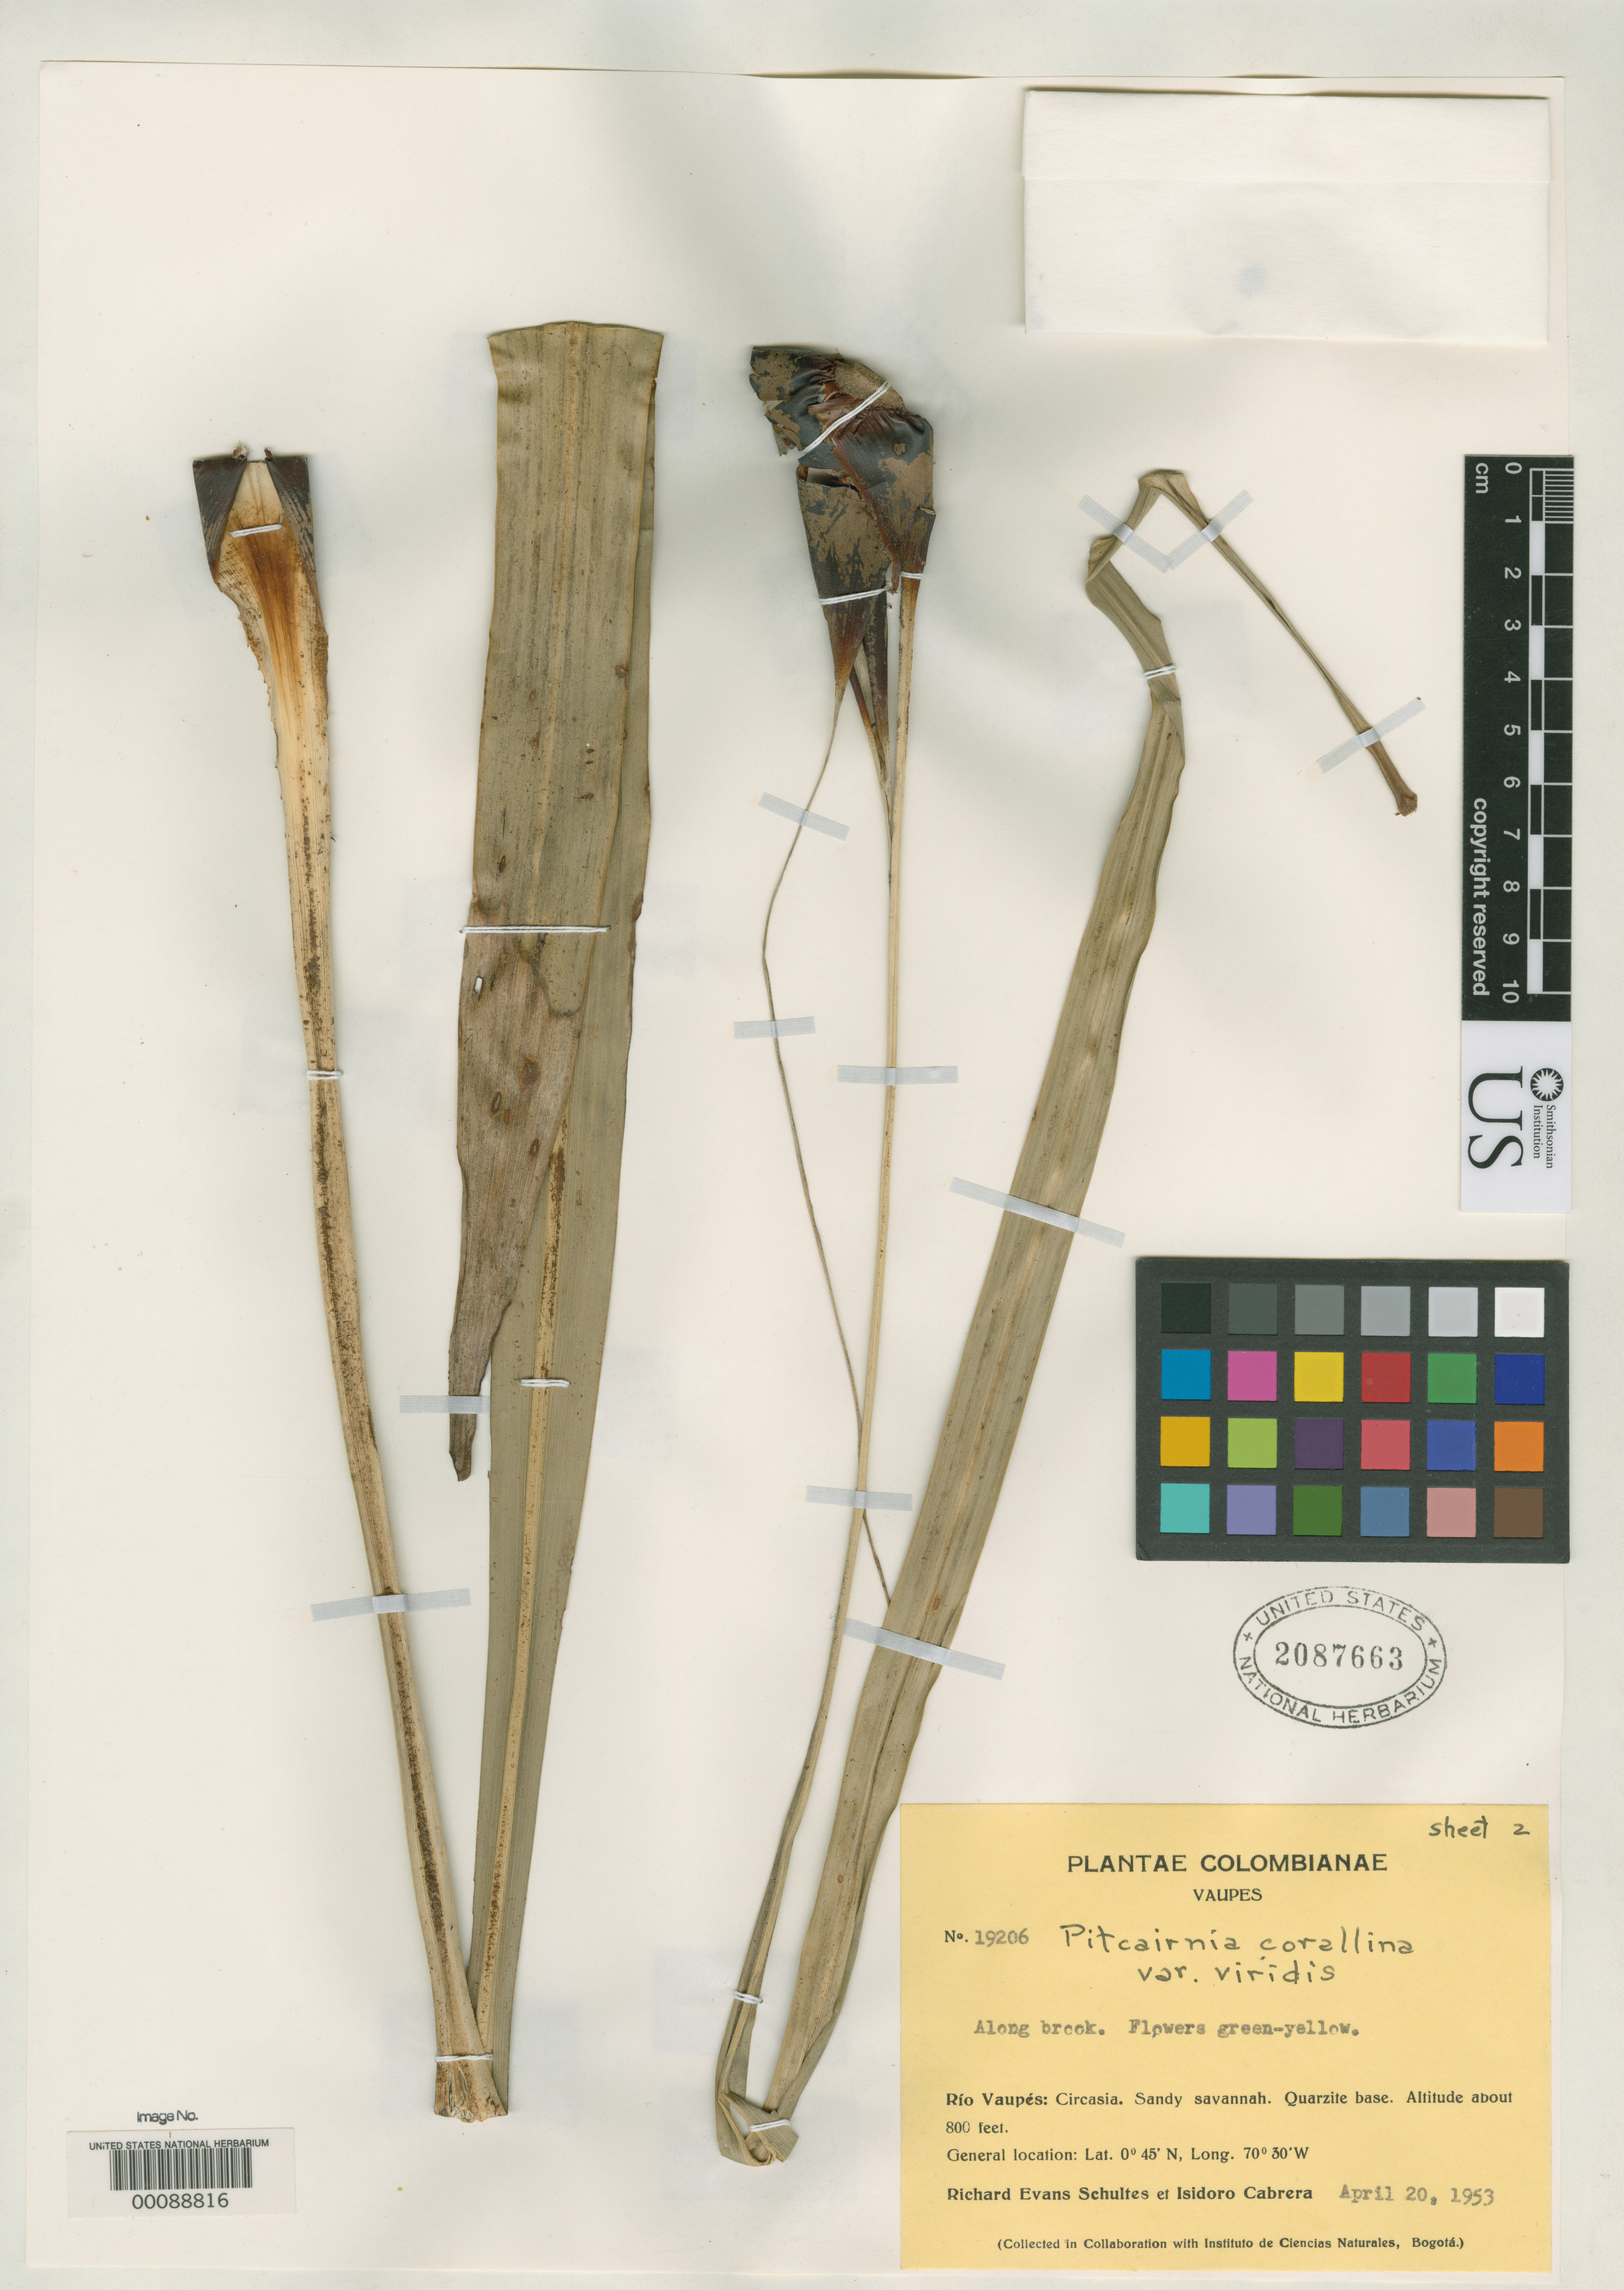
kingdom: Plantae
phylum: Tracheophyta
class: Liliopsida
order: Poales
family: Bromeliaceae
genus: Pitcairnia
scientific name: Pitcairnia corallina var. viridis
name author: L.B. Sm. in R.E. Schult.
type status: Holotype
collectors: R. E. Schultes & I. Cabrera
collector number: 19206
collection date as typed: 20 Apr 1953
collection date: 1953-04-20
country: Colombia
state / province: Vaupés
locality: Circasia, Rio Vaupes.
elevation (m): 240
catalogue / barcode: US 2087663